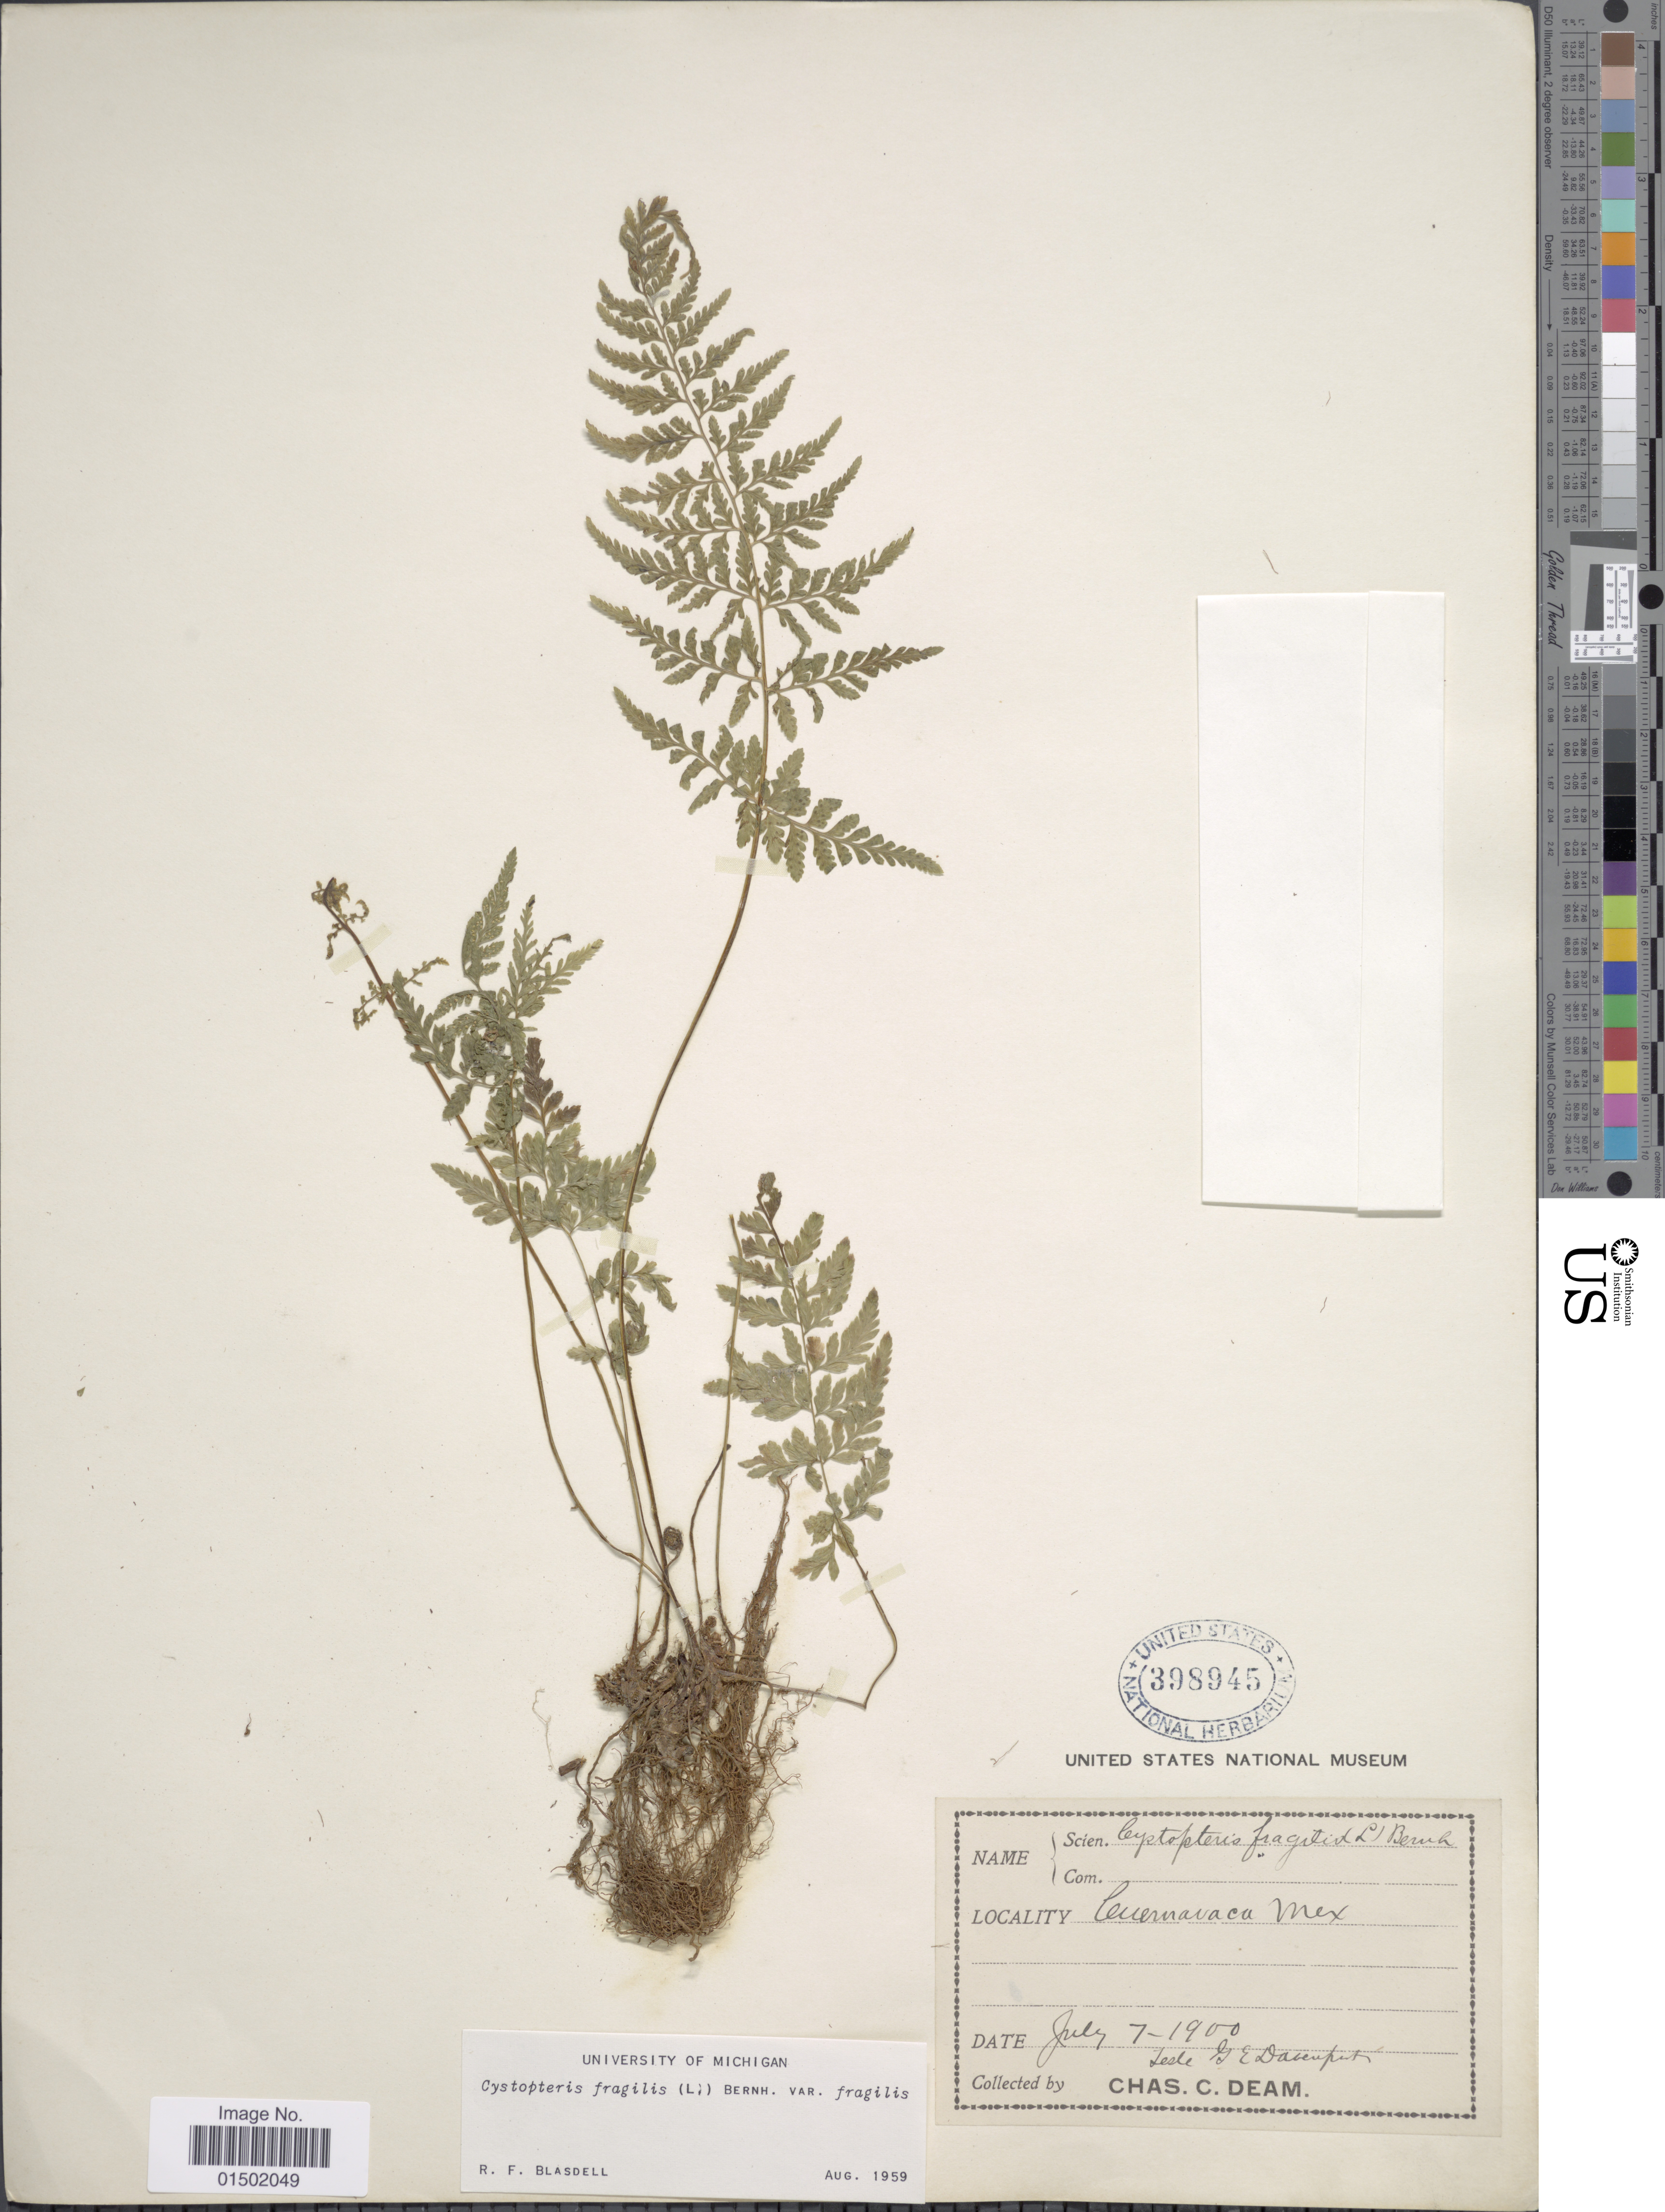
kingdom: Plantae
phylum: Tracheophyta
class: Polypodiopsida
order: Polypodiales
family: Cystopteridaceae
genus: Cystopteris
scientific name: Cystopteris fragilis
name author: (L.) Bernh.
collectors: C. C. Deam & G. E. Davenport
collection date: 1900-07-07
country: Mexico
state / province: México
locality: Cuernavaca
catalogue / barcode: US 398945